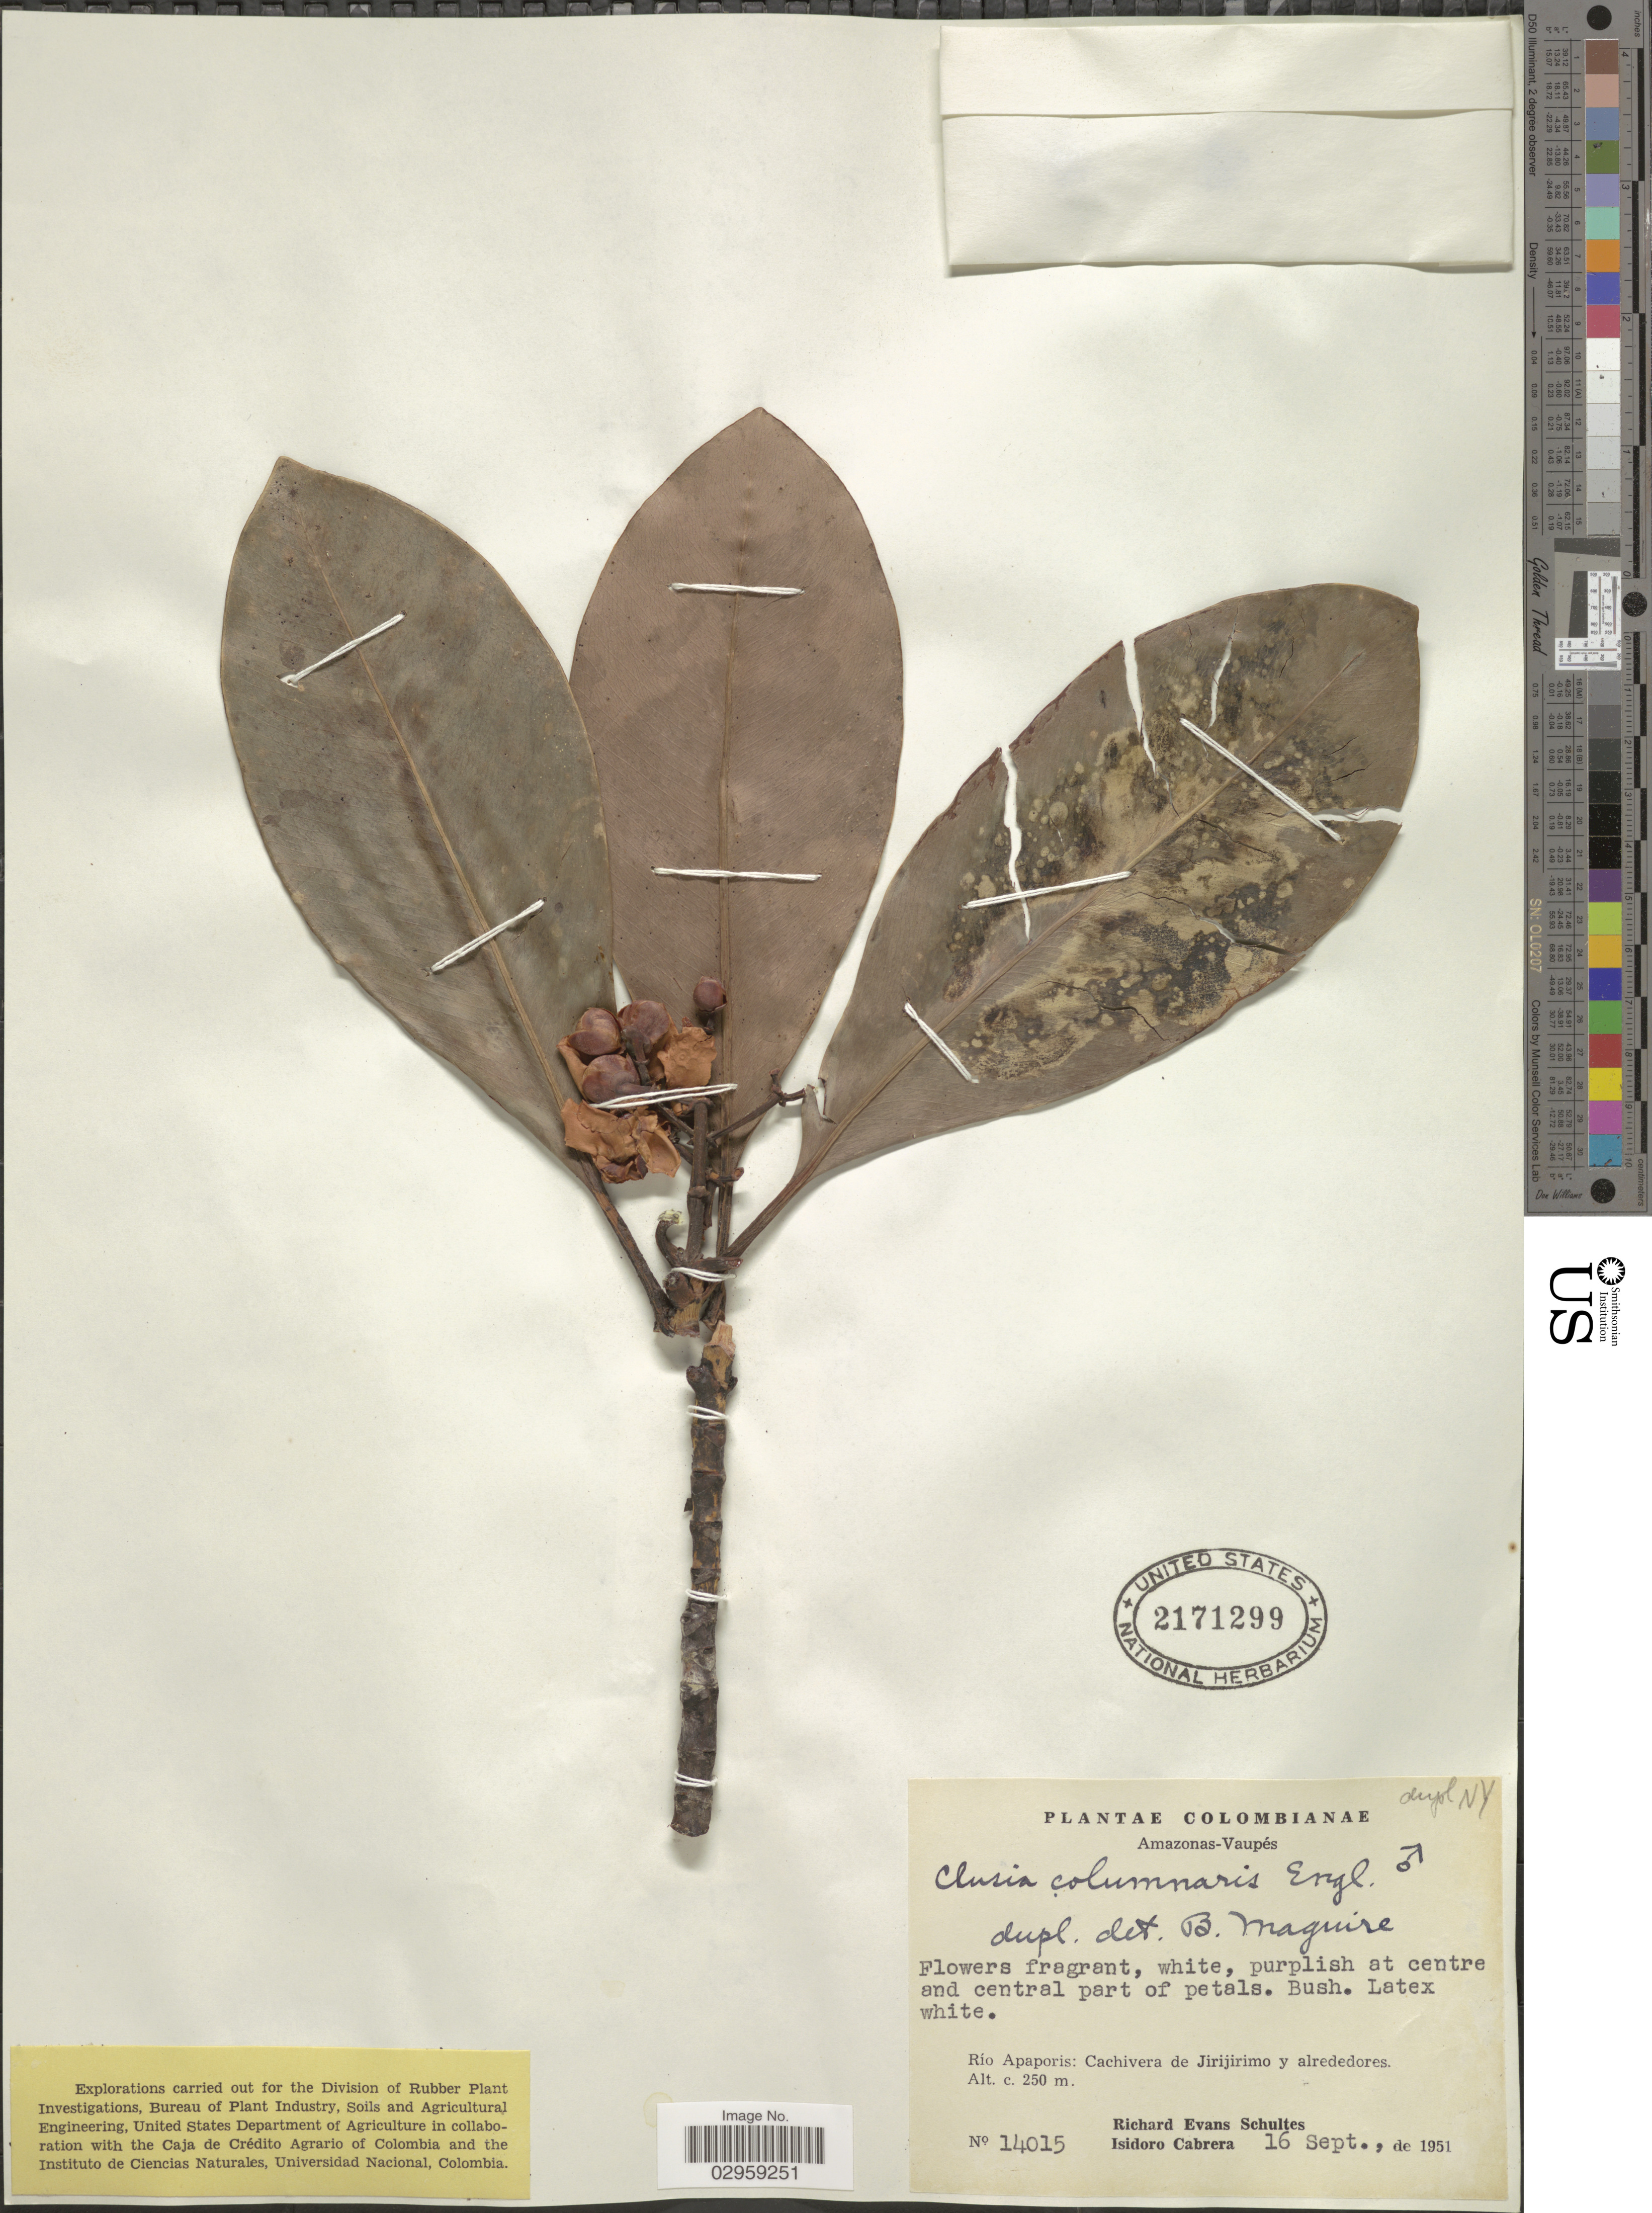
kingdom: Plantae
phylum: Tracheophyta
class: Magnoliopsida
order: Malpighiales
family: Clusiaceae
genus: Clusia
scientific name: Clusia columnaris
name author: Engl.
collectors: R. E. Schultes & I. Cabrera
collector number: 14015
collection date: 1951-09-16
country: Colombia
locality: Amazonas-Vaupés. Río Apaporis: Cachivera de Jirijirimo y alrededores.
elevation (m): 250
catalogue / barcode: US 2171299